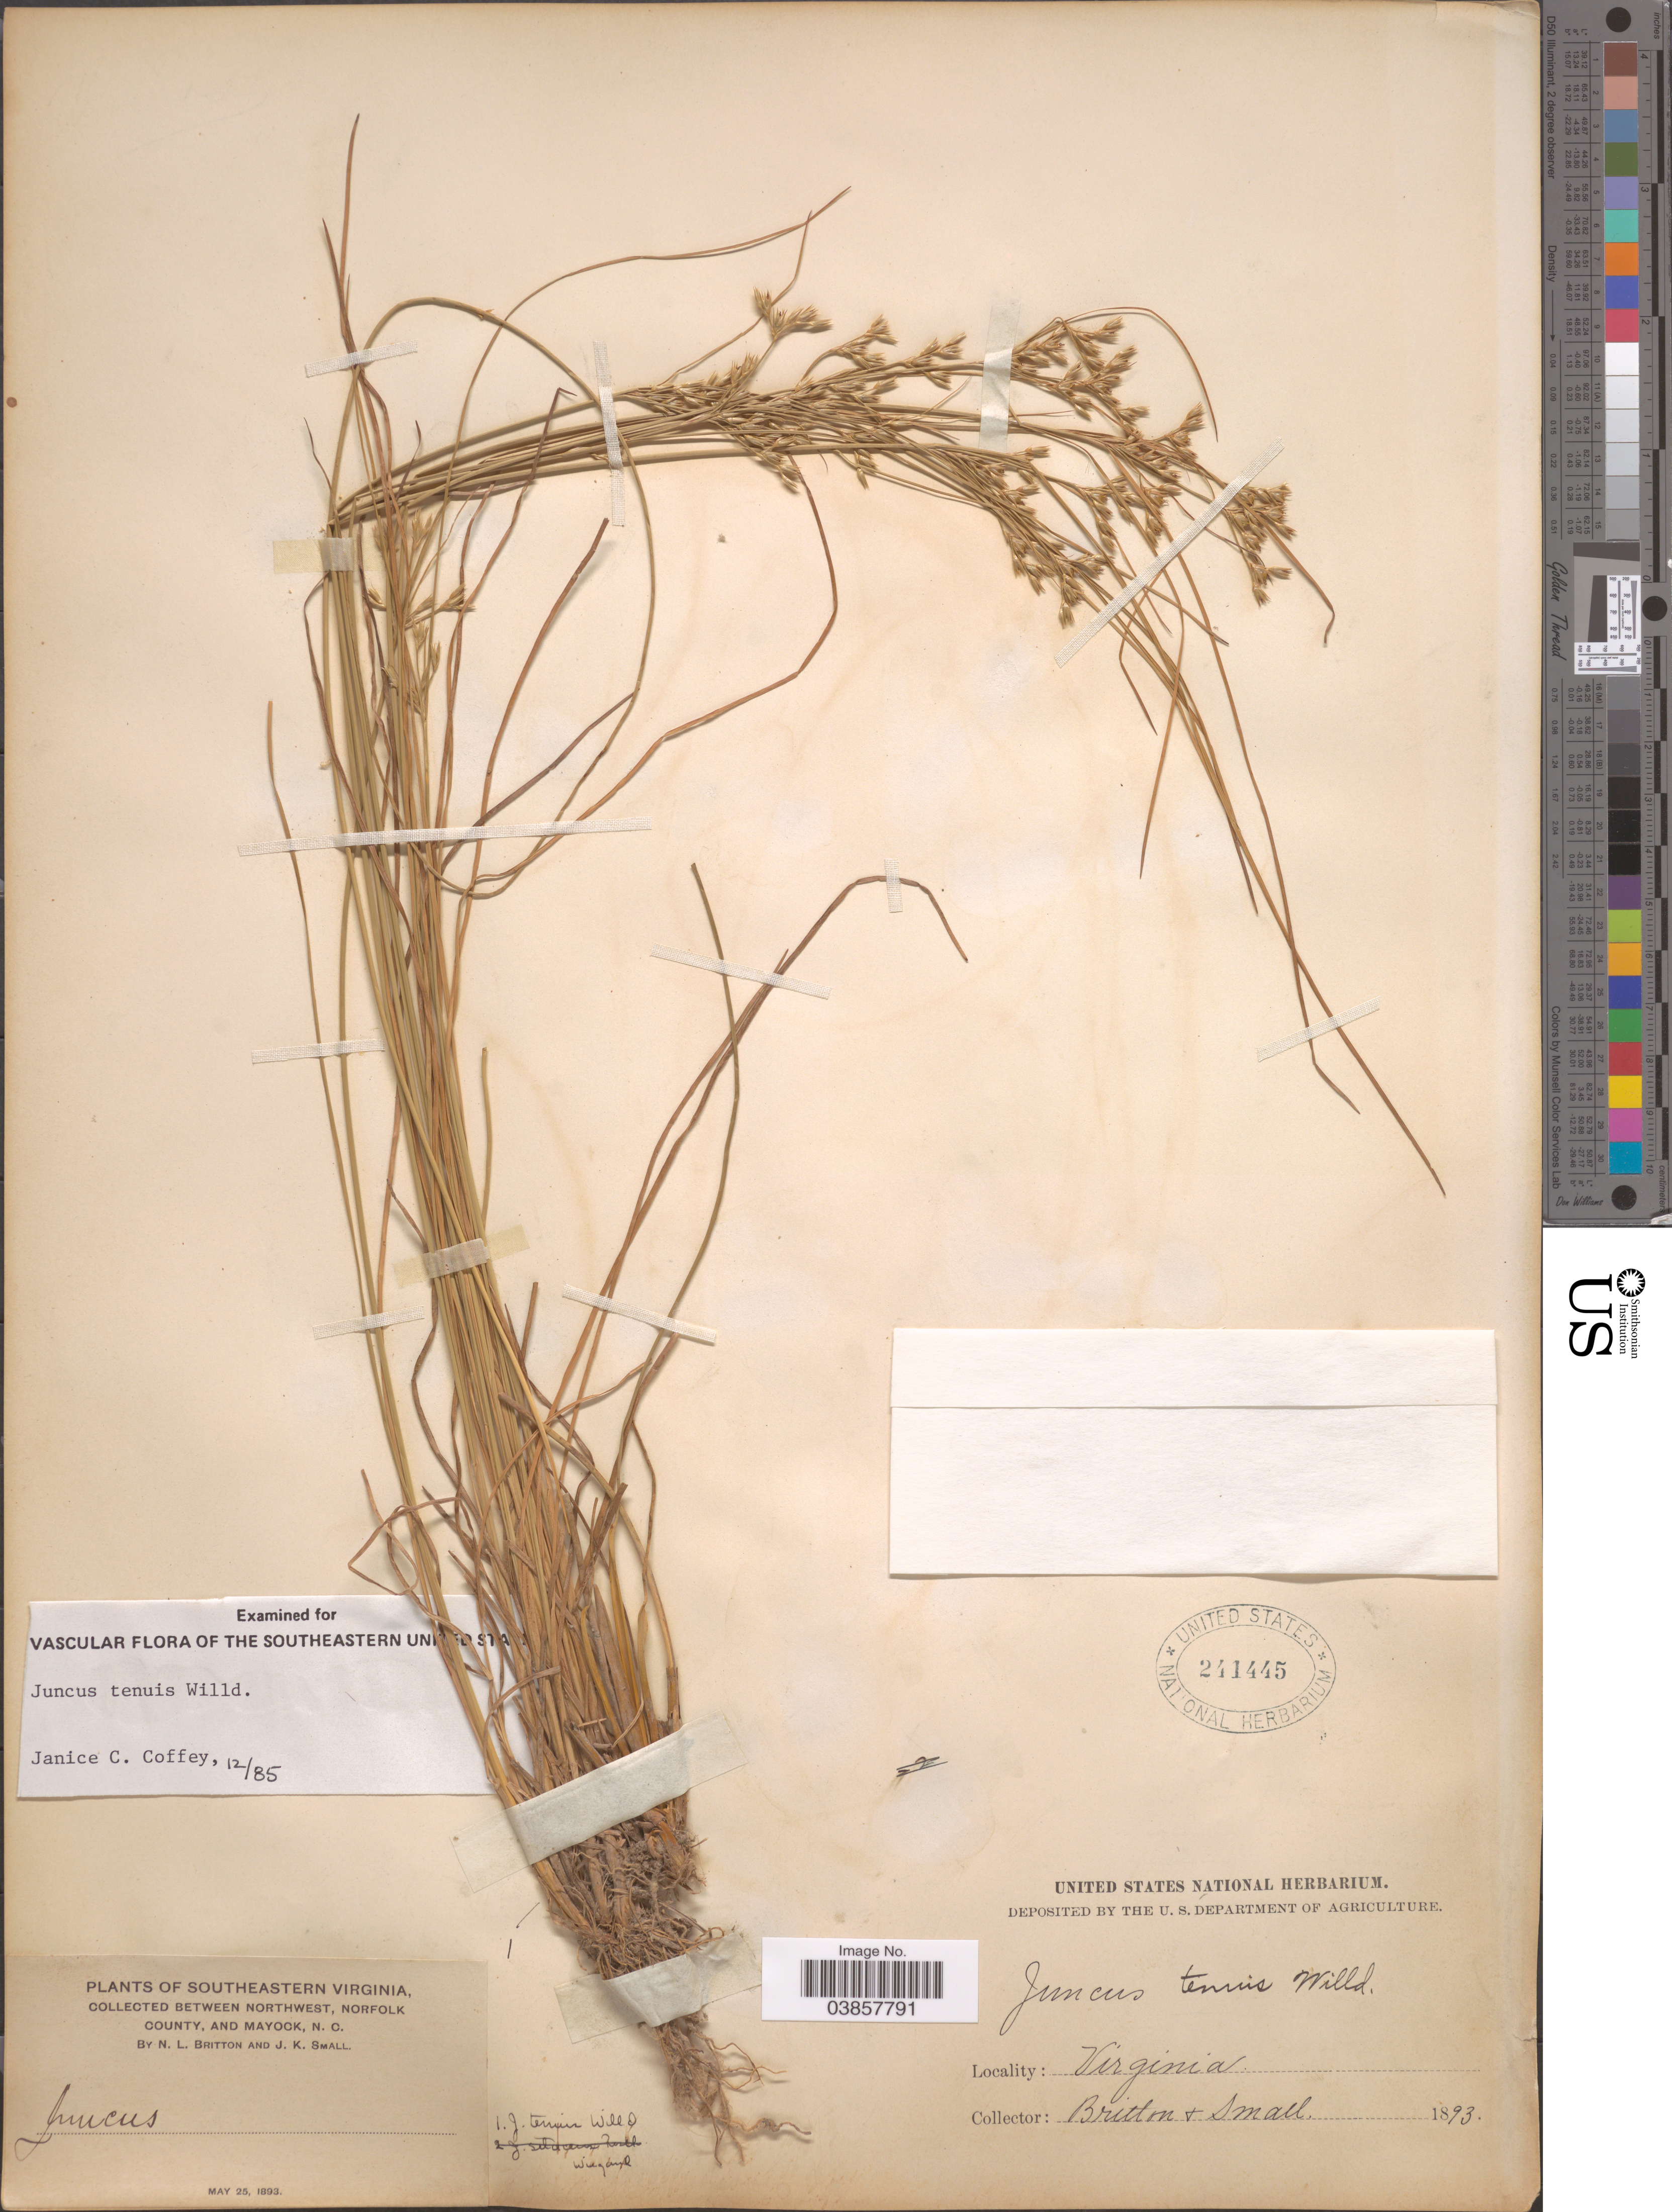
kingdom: Plantae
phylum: Tracheophyta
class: Liliopsida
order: Poales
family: Juncaceae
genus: Juncus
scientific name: Juncus tenuis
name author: Willd.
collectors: Mrs. N. L. Britton & J. K. Small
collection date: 1893-05-25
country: United States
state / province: Virginia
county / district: Brunswick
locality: Southeastern Virginia, Between Northwest, Norfolk County, and Mayock, N.C.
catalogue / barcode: US 241445